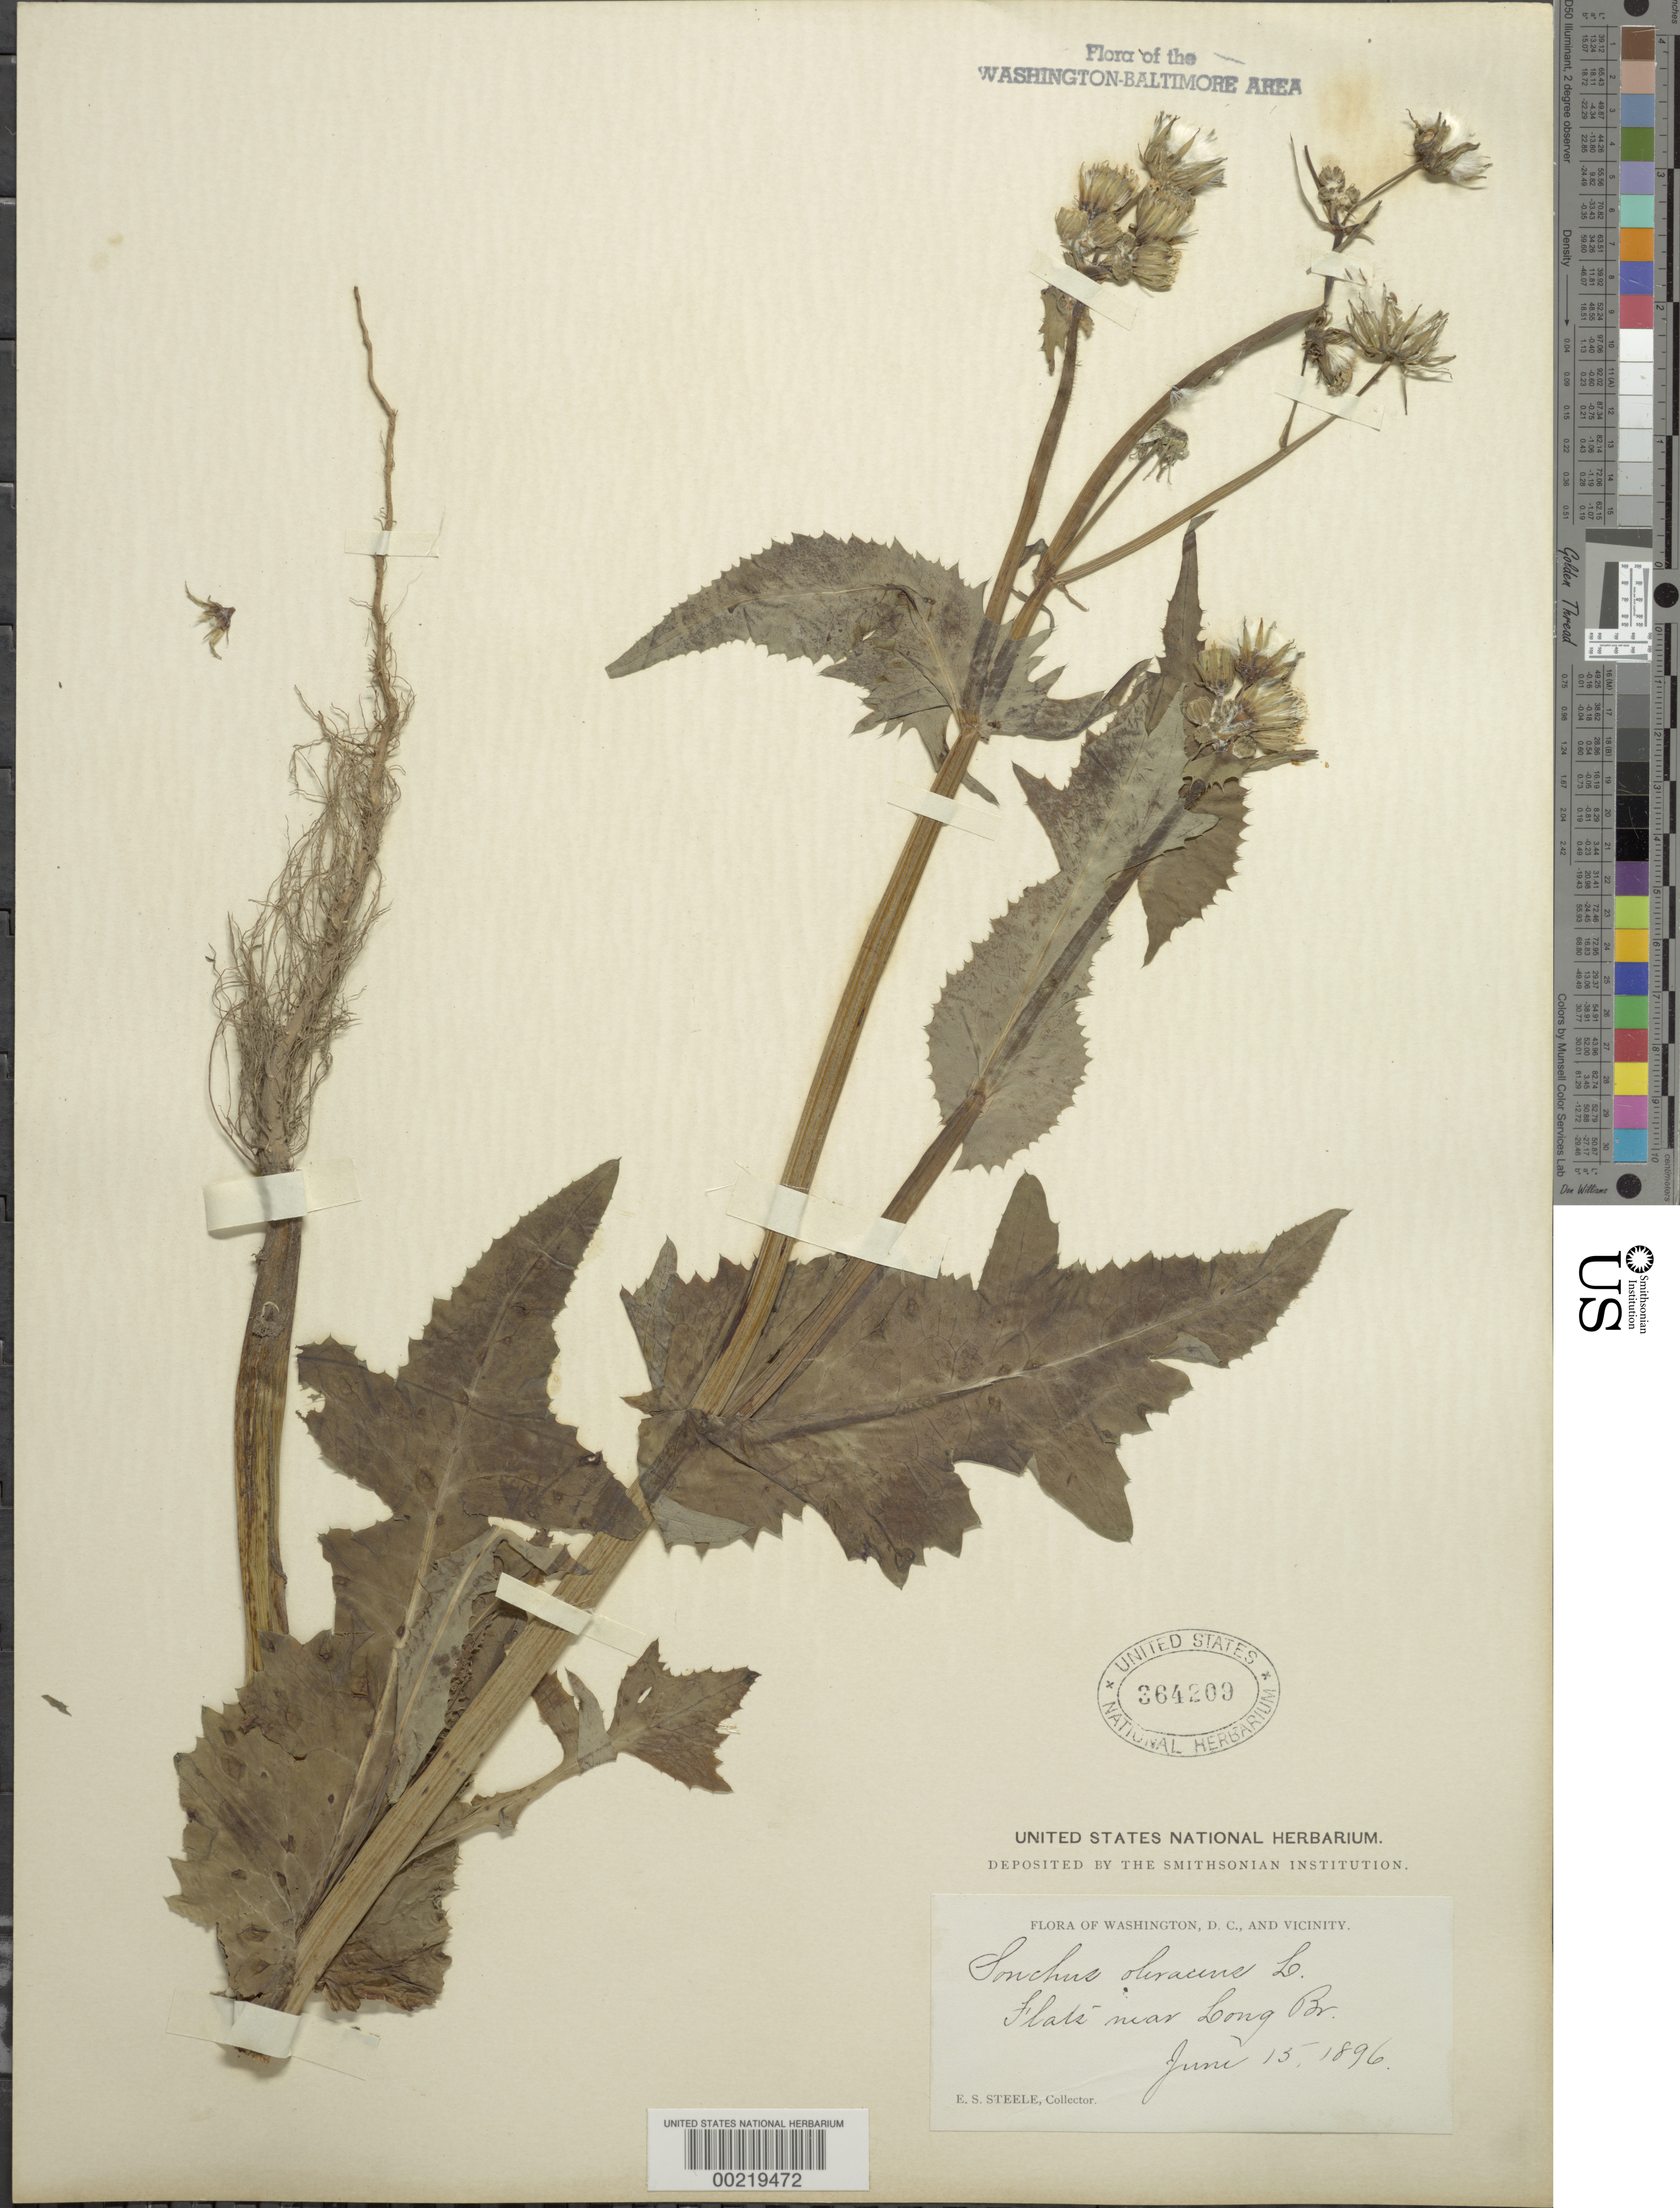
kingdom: Plantae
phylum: Tracheophyta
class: Magnoliopsida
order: Asterales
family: Asteraceae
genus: Sonchus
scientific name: Sonchus oleraceus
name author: L.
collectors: E. Steele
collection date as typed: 15 Jun 1896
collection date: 1896-06-15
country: United States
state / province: District of Columbia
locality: flats near Long Bridge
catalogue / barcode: US 364209